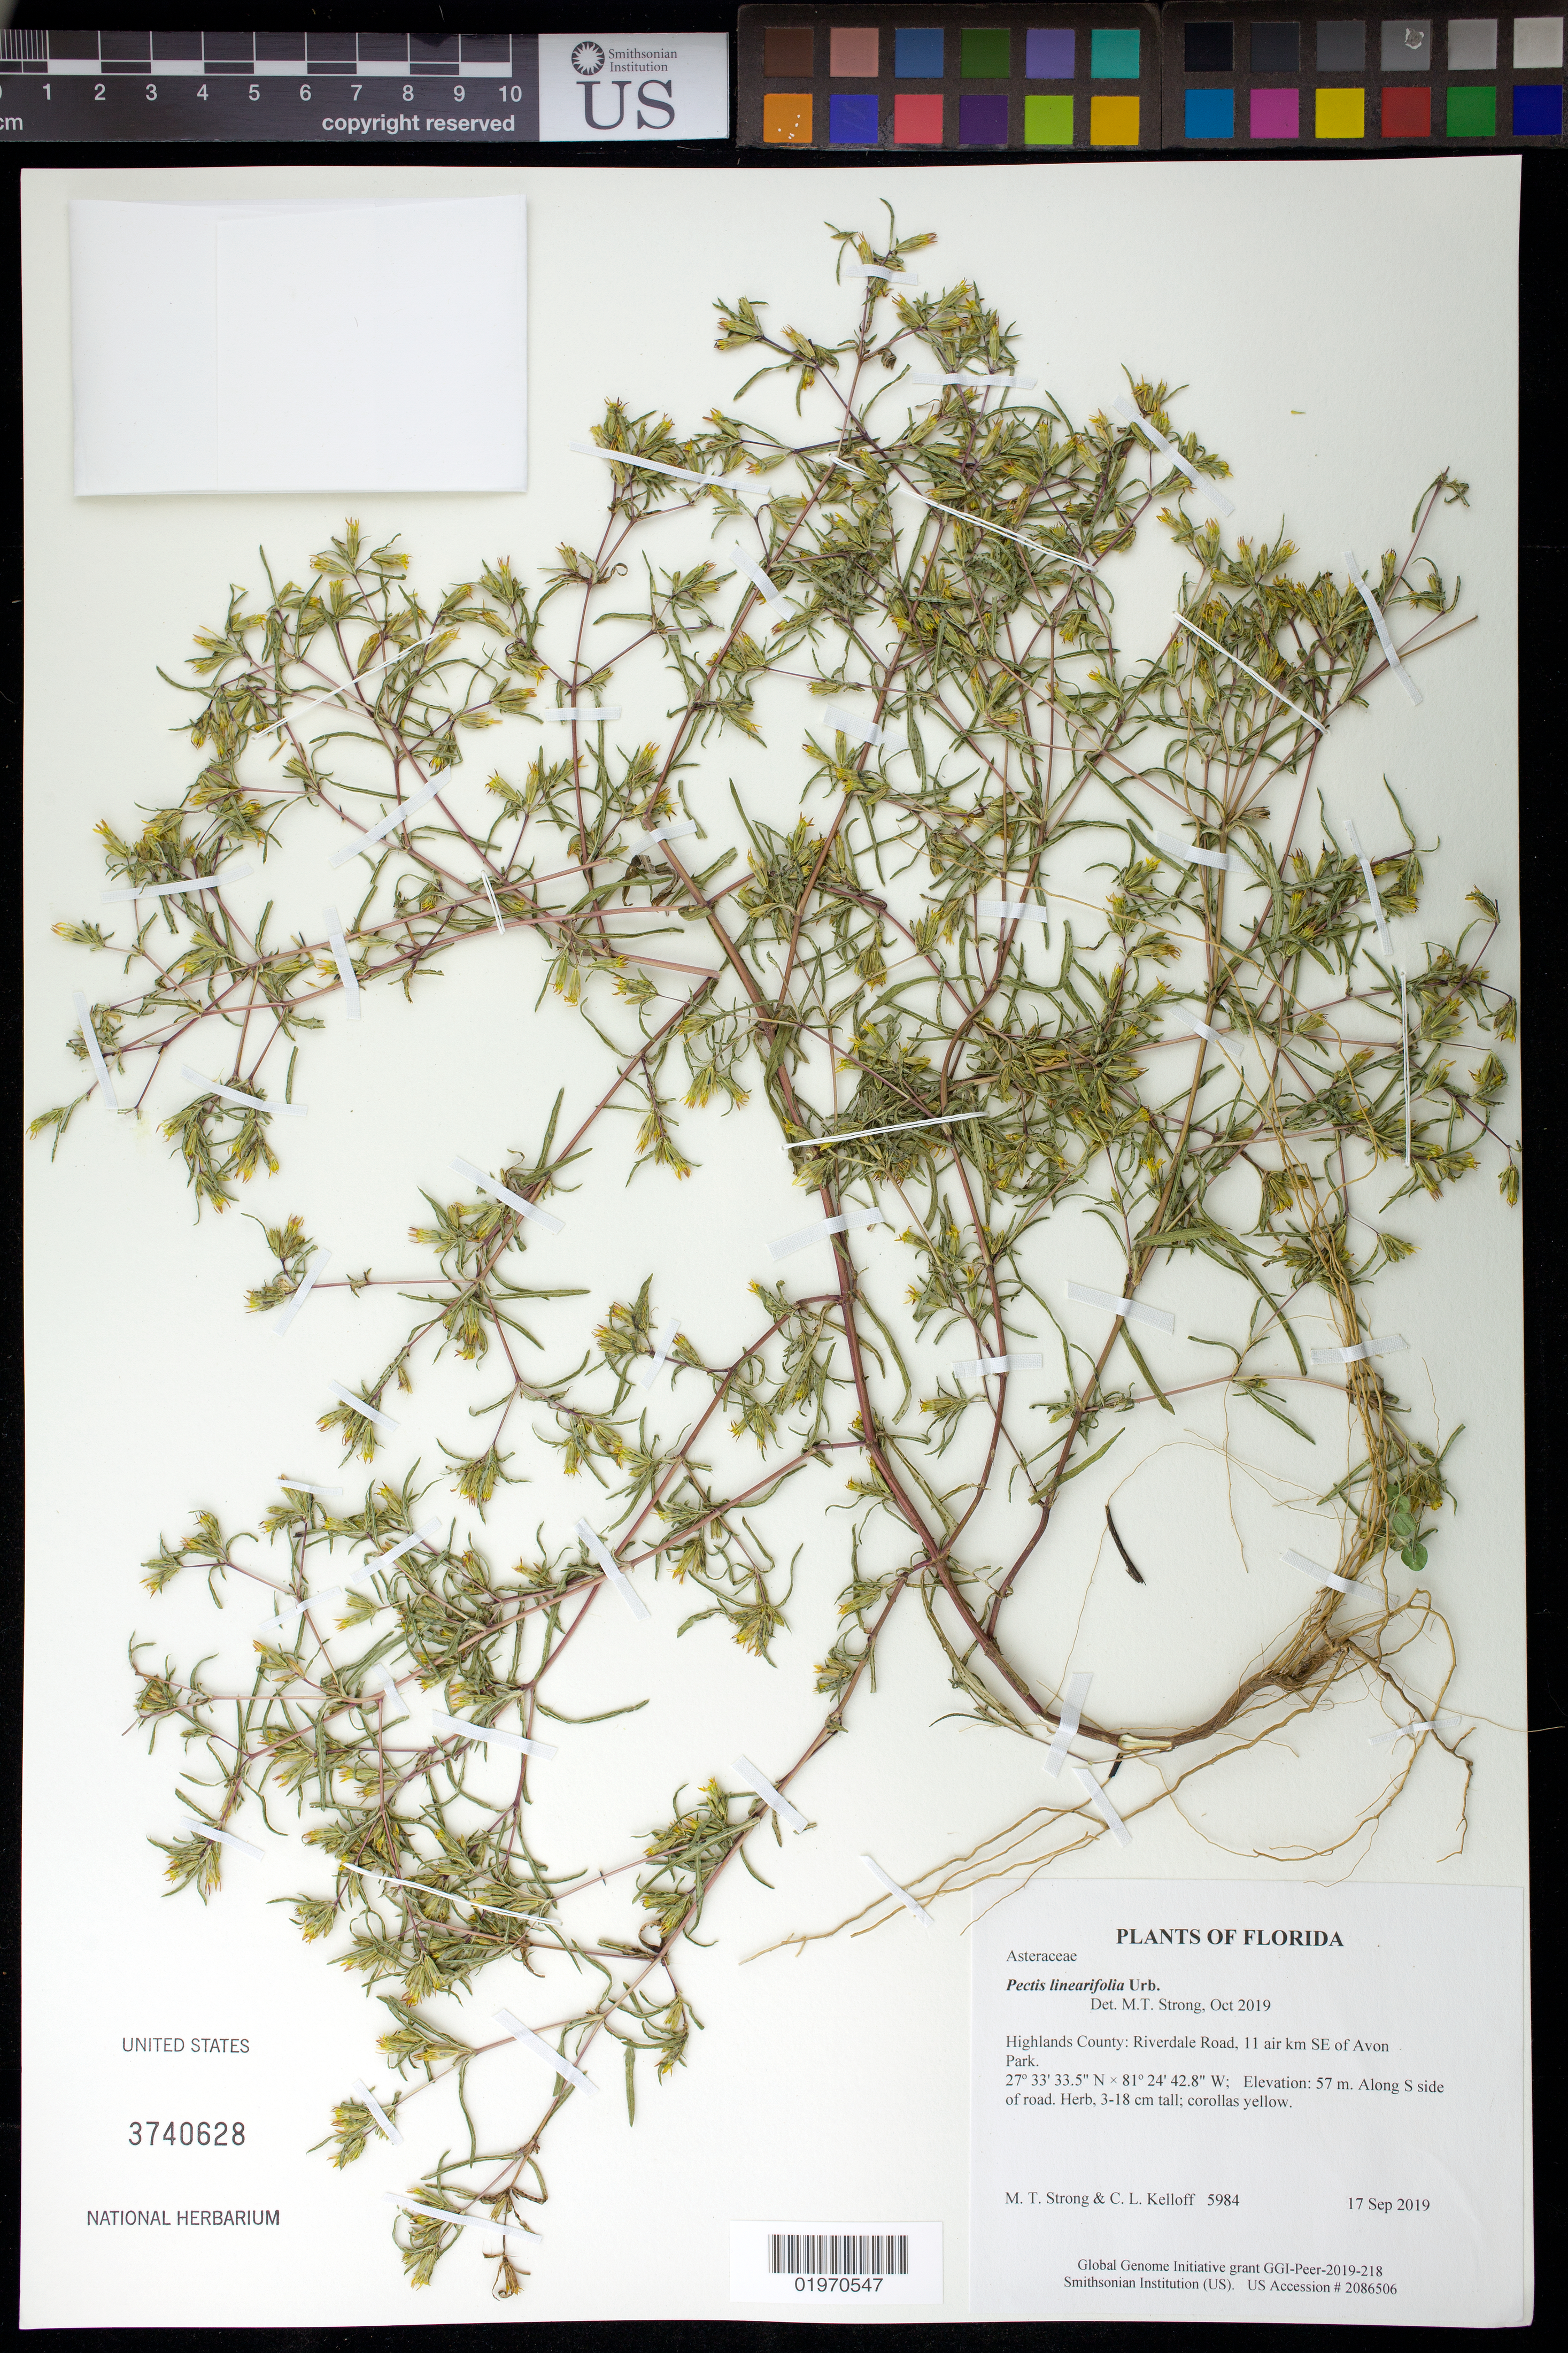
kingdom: Plantae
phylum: Tracheophyta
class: Magnoliopsida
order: Asterales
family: Asteraceae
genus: Pectis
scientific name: Pectis linearifolia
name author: Urb.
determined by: Strong, Mark T., (BOT), Smithsonian Institution - National Museum of Natural History (UNITED STATES)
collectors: M. T. Strong & C. L. Kelloff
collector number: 5984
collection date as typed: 17 Sep 2019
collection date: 2019-09-17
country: United States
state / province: Florida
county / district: Highlands County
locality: Riverdale Road, 11 air km SE of Avon Park.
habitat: Along S side of road.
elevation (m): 57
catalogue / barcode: US 3740628